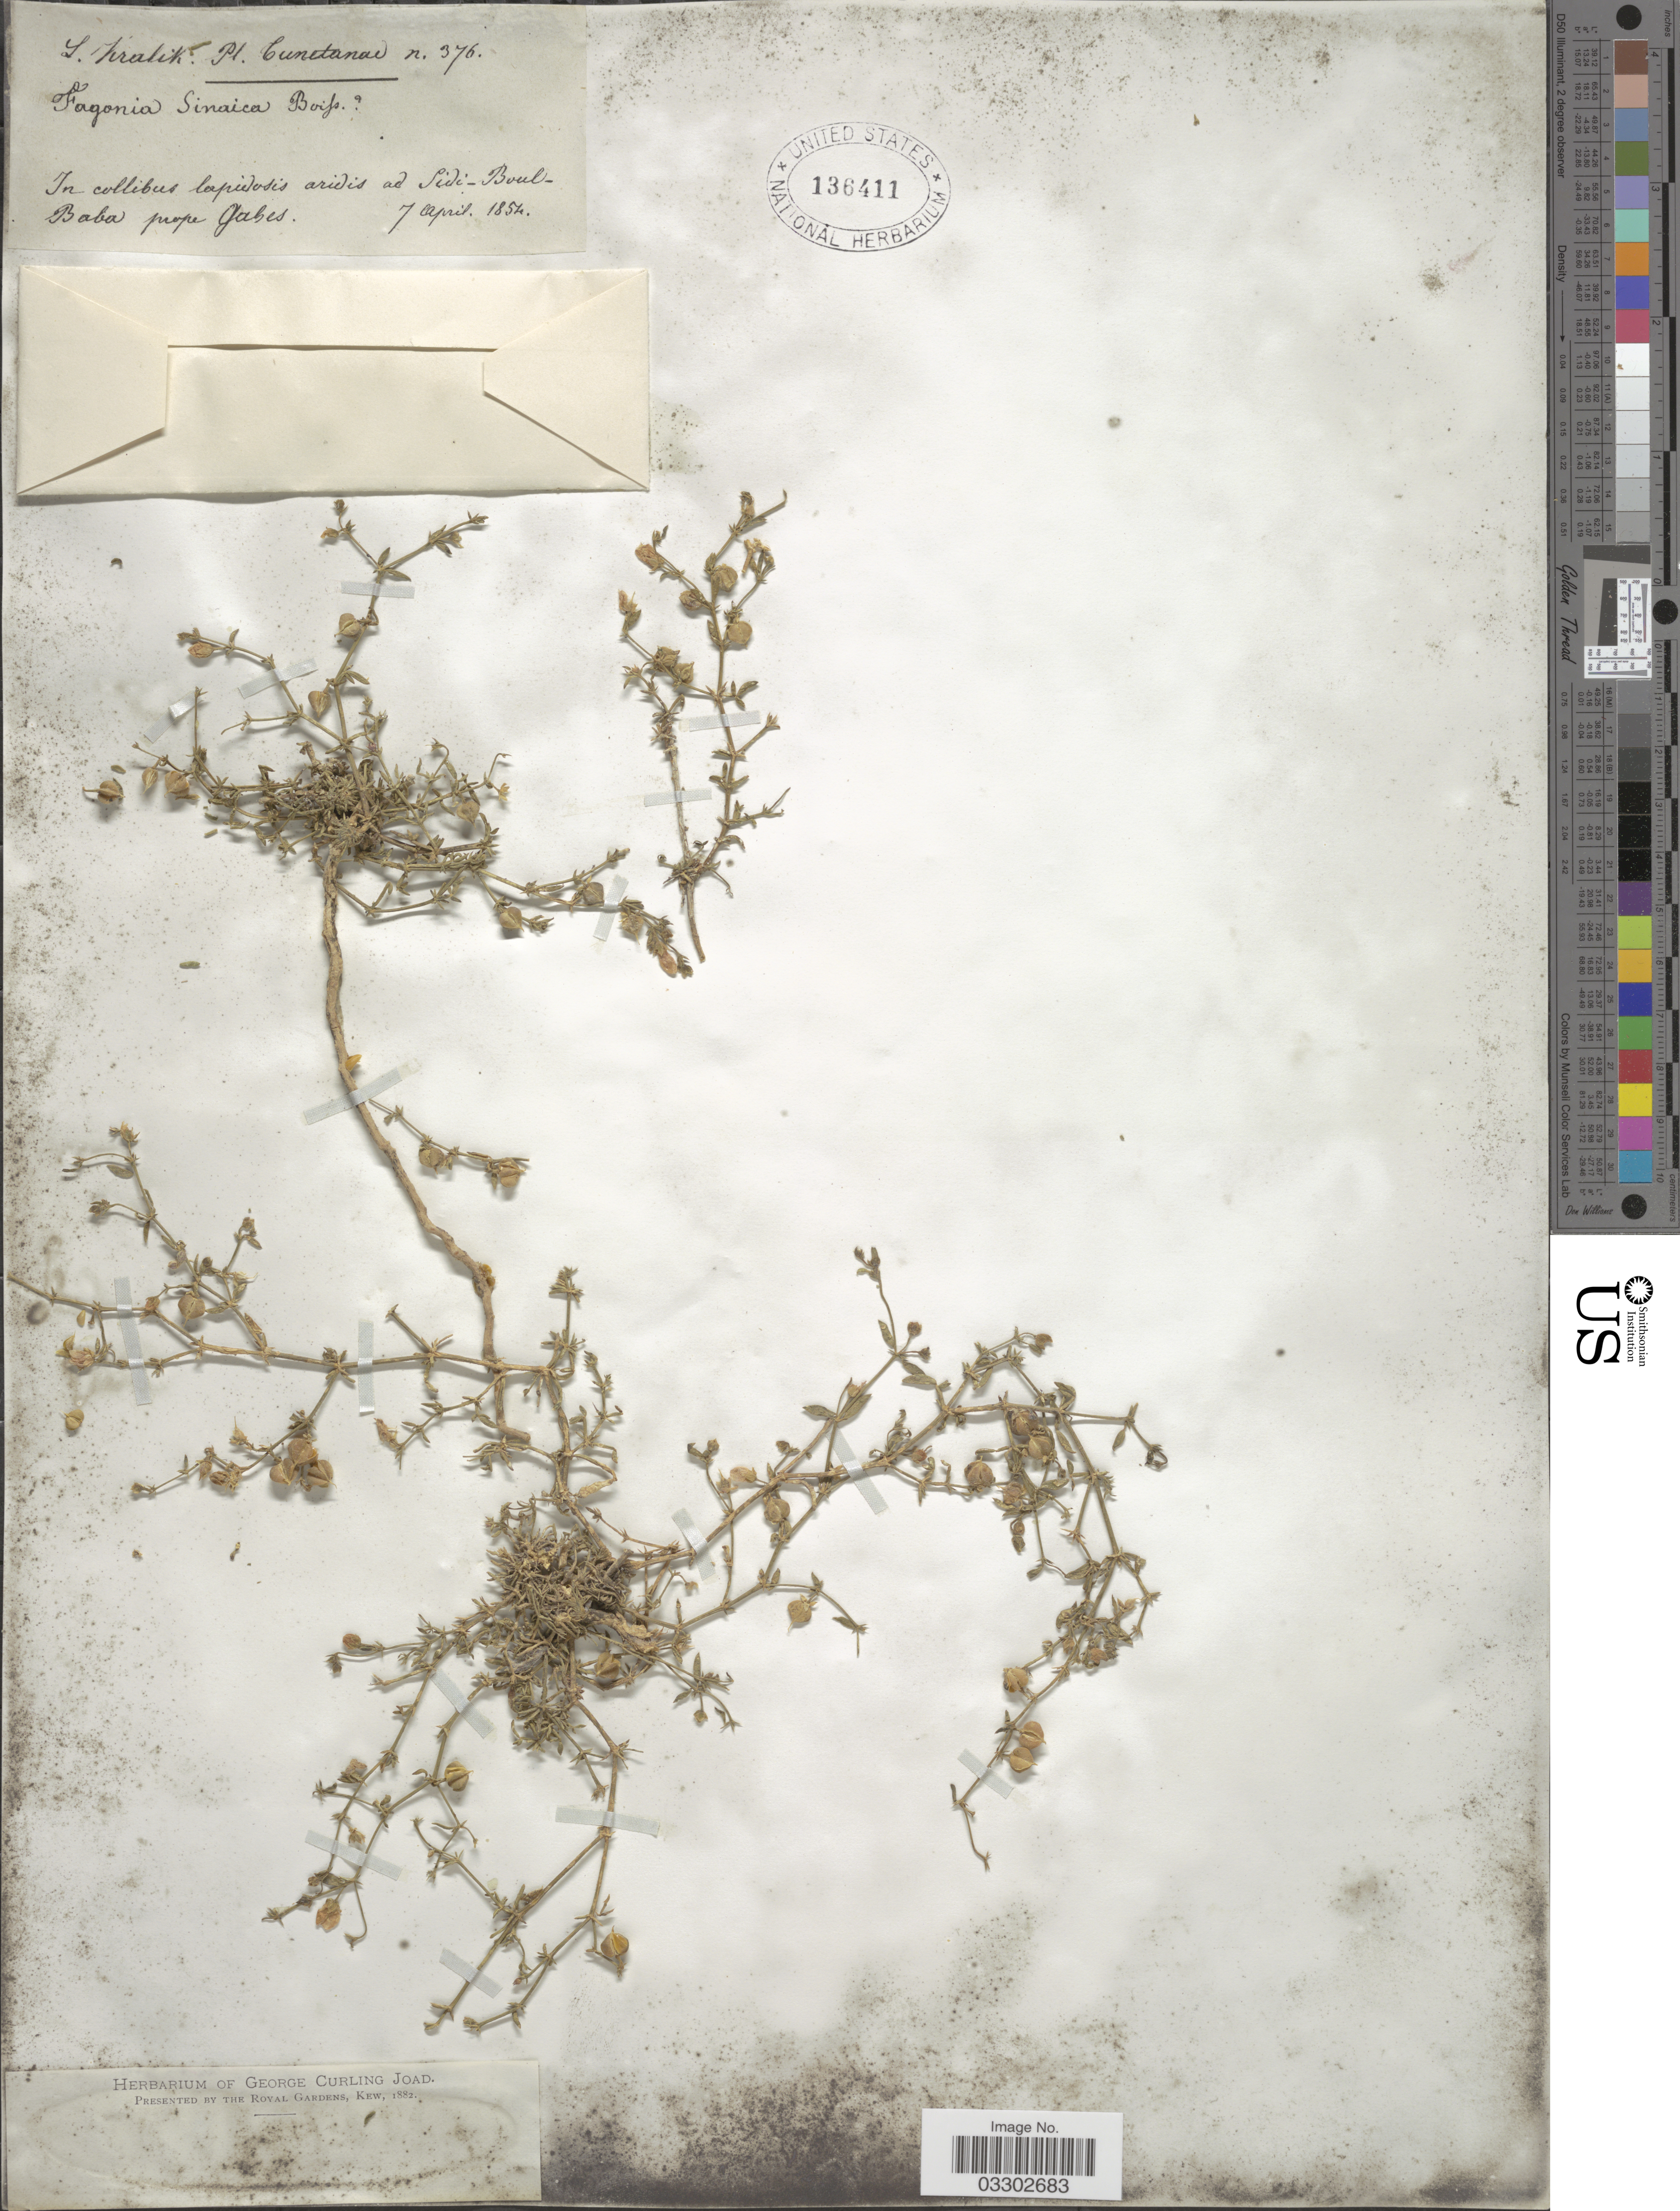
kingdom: Plantae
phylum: Tracheophyta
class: Magnoliopsida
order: Zygophyllales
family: Zygophyllaceae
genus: Fagonia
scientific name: Fagonia sinaica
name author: Boiss.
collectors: L. Kralik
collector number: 376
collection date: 1854-04-07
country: Tunisia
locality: Tunetanae. Aridis ad Sidi-Boul-Baba-prope Gabes.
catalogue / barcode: US 136411